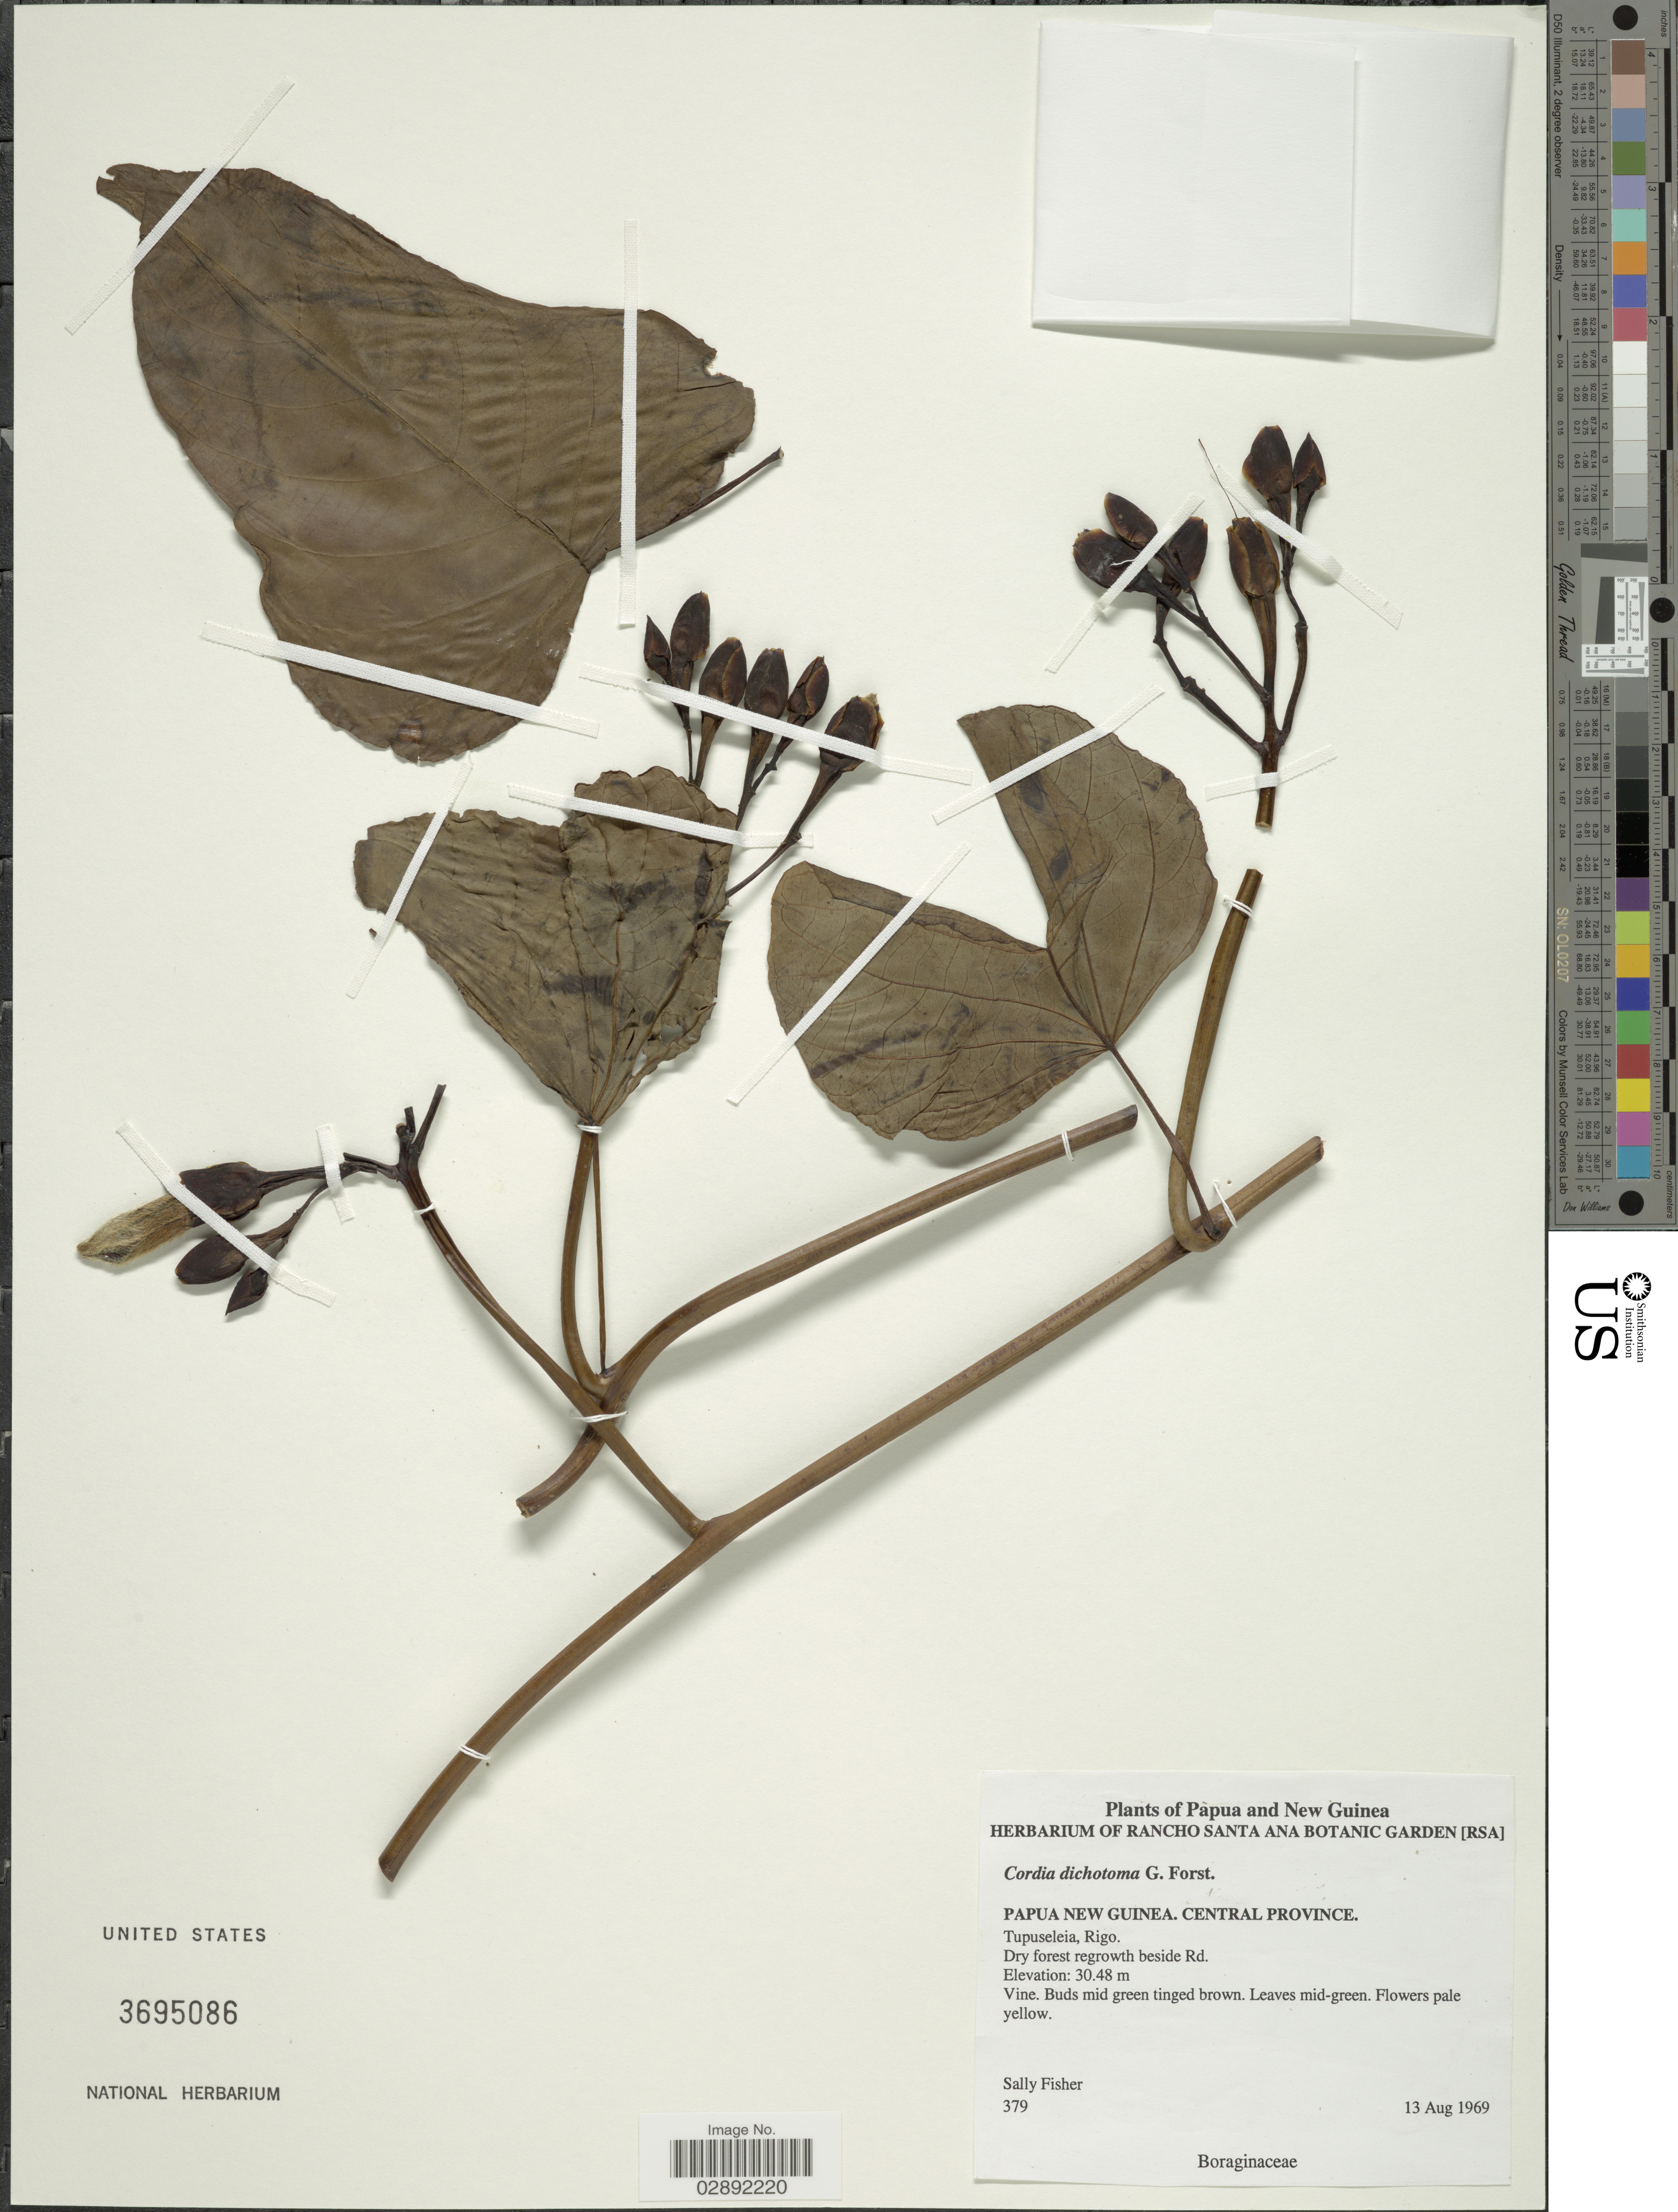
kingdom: Plantae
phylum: Tracheophyta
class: Magnoliopsida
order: Boraginales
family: Cordiaceae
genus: Cordia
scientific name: Cordia dichotoma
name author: G. Forst.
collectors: S. Fisher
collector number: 379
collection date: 1969-08-13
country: Papua New Guinea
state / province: Central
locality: Papua and New Guinea. Tupuseleia, Rigo.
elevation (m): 30.48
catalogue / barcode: US 3695086